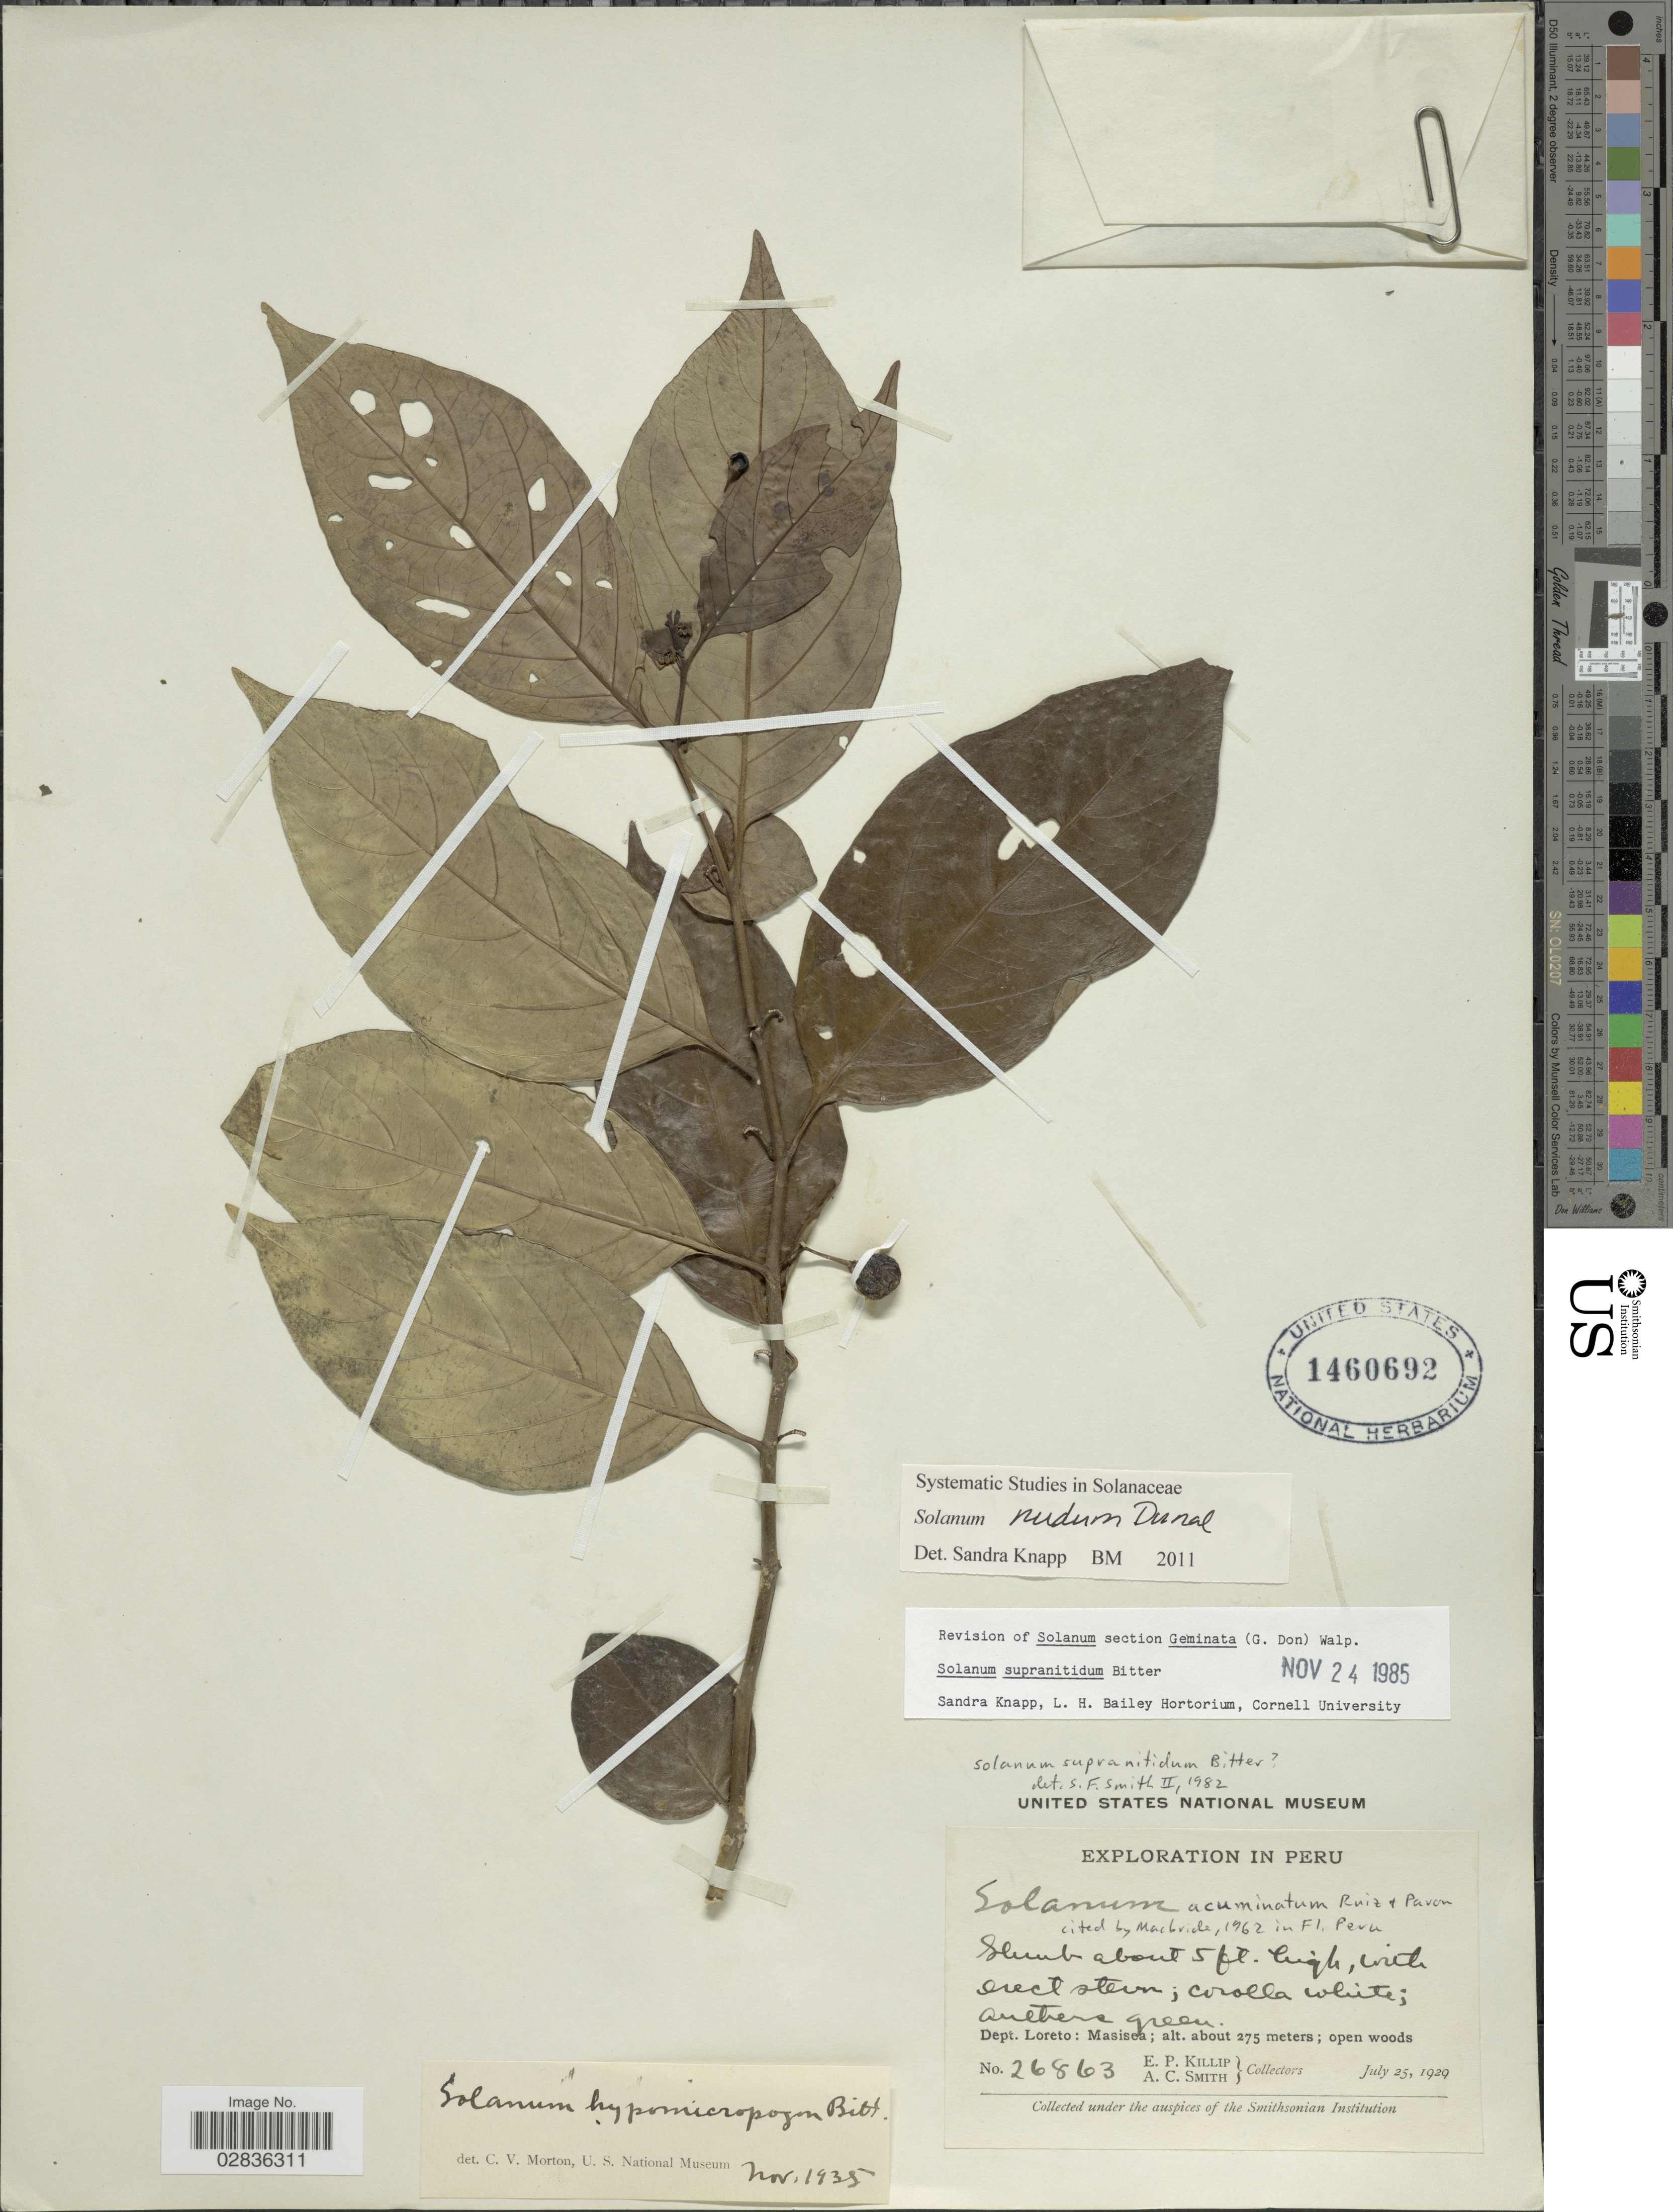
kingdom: Plantae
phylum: Tracheophyta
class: Magnoliopsida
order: Solanales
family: Solanaceae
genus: Solanum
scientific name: Solanum nudum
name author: Dunal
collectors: E. P. Killip & A. C. Smith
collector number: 26863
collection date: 1929-07-25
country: Peru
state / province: Loreto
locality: Dept. Loreto: Masisea.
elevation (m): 275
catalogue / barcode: US 1460692